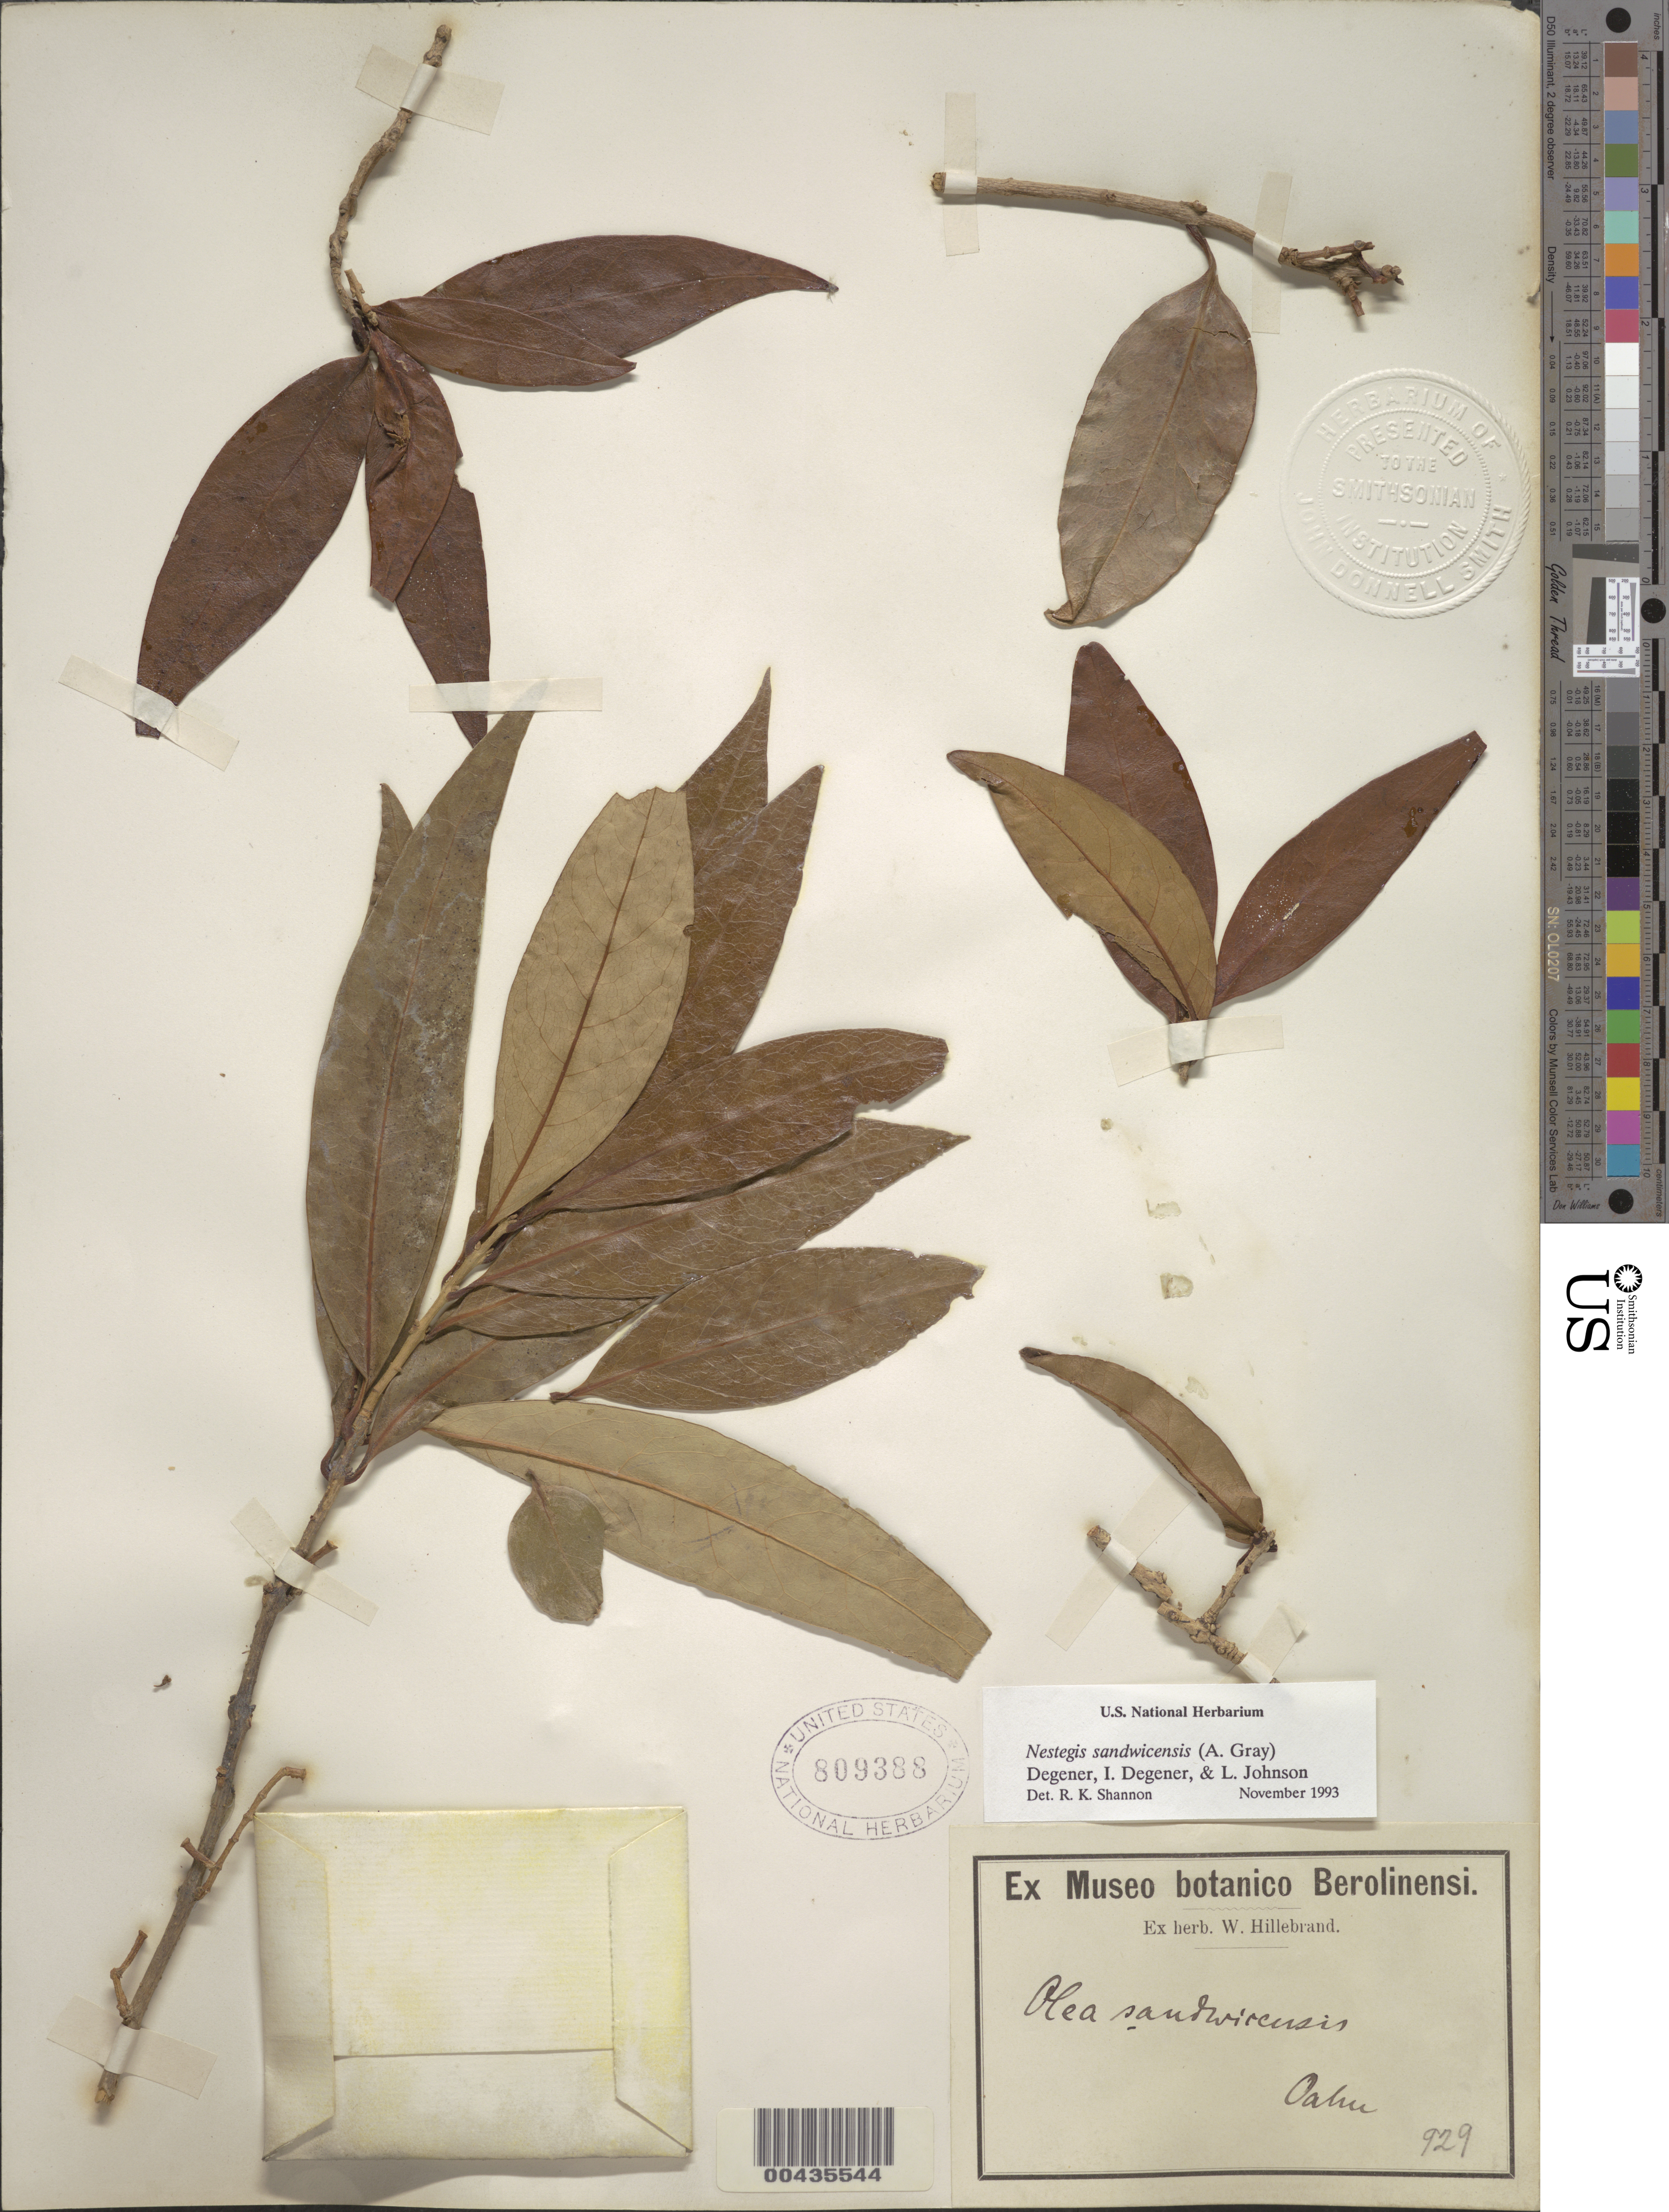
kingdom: Plantae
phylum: Tracheophyta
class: Magnoliopsida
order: Lamiales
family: Oleaceae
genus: Notelaea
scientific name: Notelaea sandwicensis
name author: (A. Gray) Hong-Wa & Besnard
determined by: Wagner, W. L., (BOT), Smithsonian Institution - National Museum of Natural History (UNITED STATES)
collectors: W. Hillebrand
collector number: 929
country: United States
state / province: Hawaii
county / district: Honolulu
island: Oahu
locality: Oahu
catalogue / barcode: US 809388